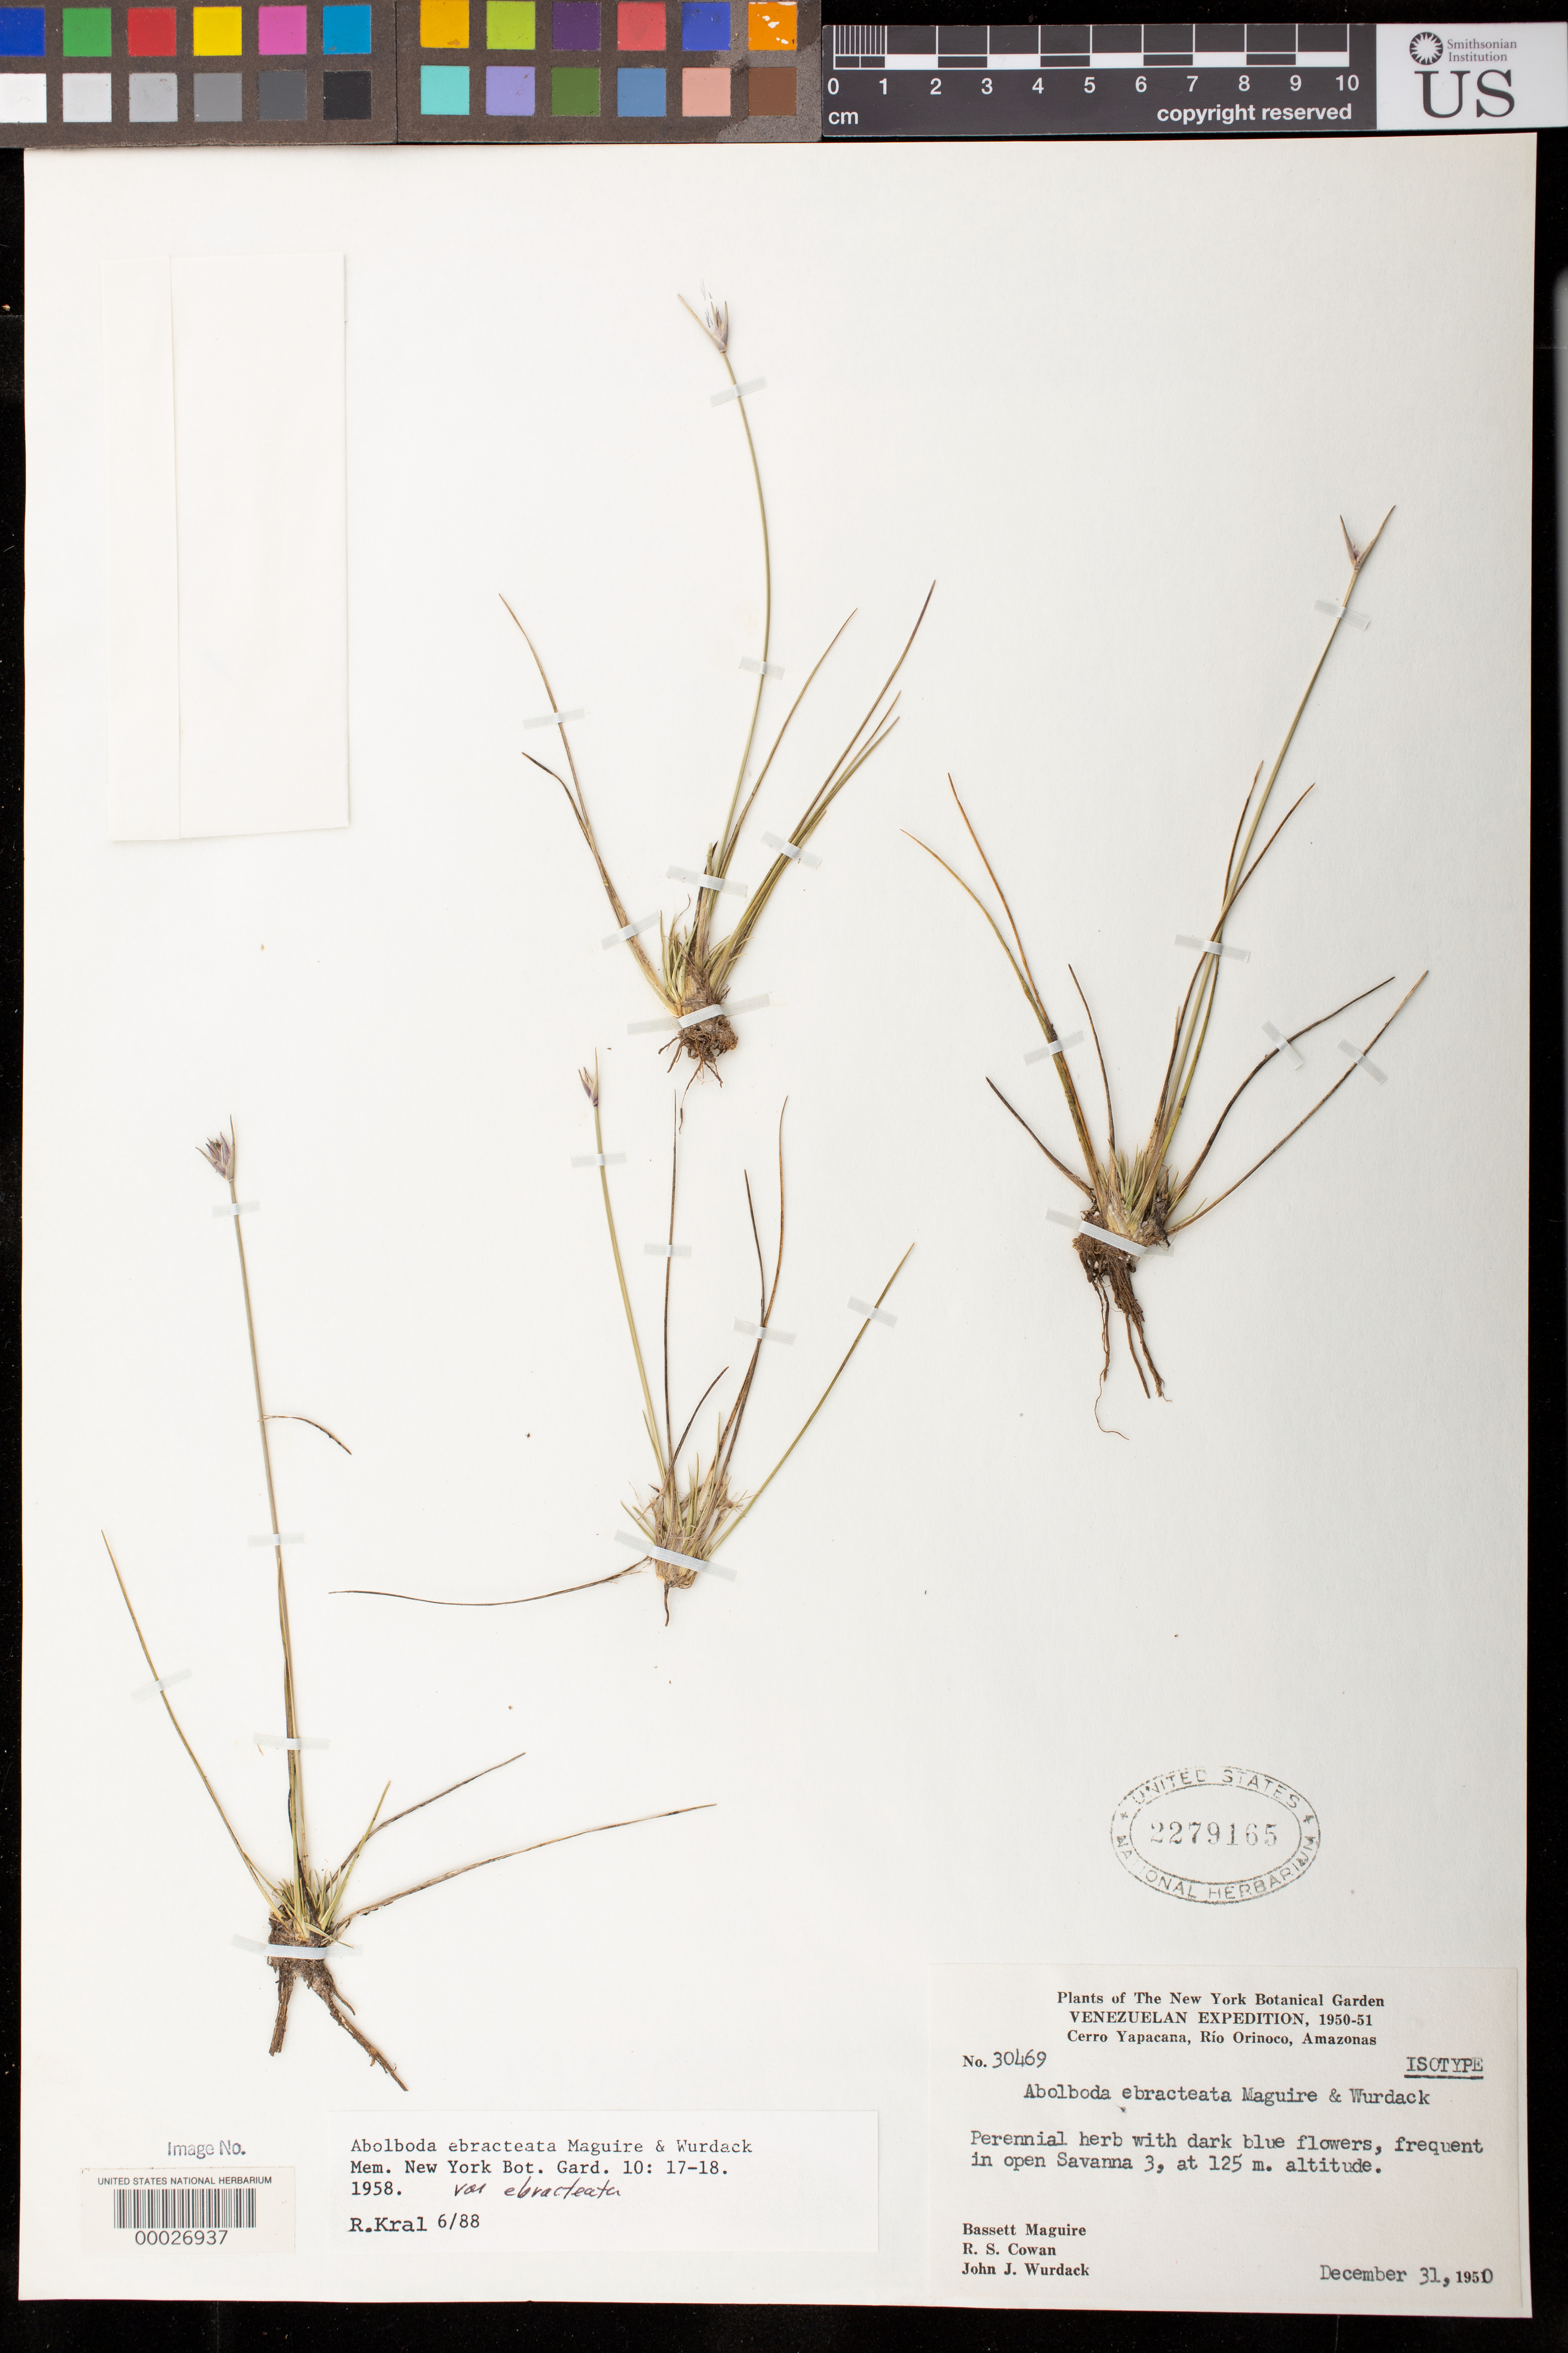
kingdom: Plantae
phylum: Tracheophyta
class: Liliopsida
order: Poales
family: Xyridaceae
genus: Abolboda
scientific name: Abolboda ebracteata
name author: Maguire & Wurdack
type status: Isotype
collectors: B. Maguire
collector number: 30469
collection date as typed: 31 Dec 1950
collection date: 1950-12-31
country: Venezuela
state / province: Amazonas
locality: Cerro Yapacana, Rioorinoco.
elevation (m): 425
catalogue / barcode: US 2279165